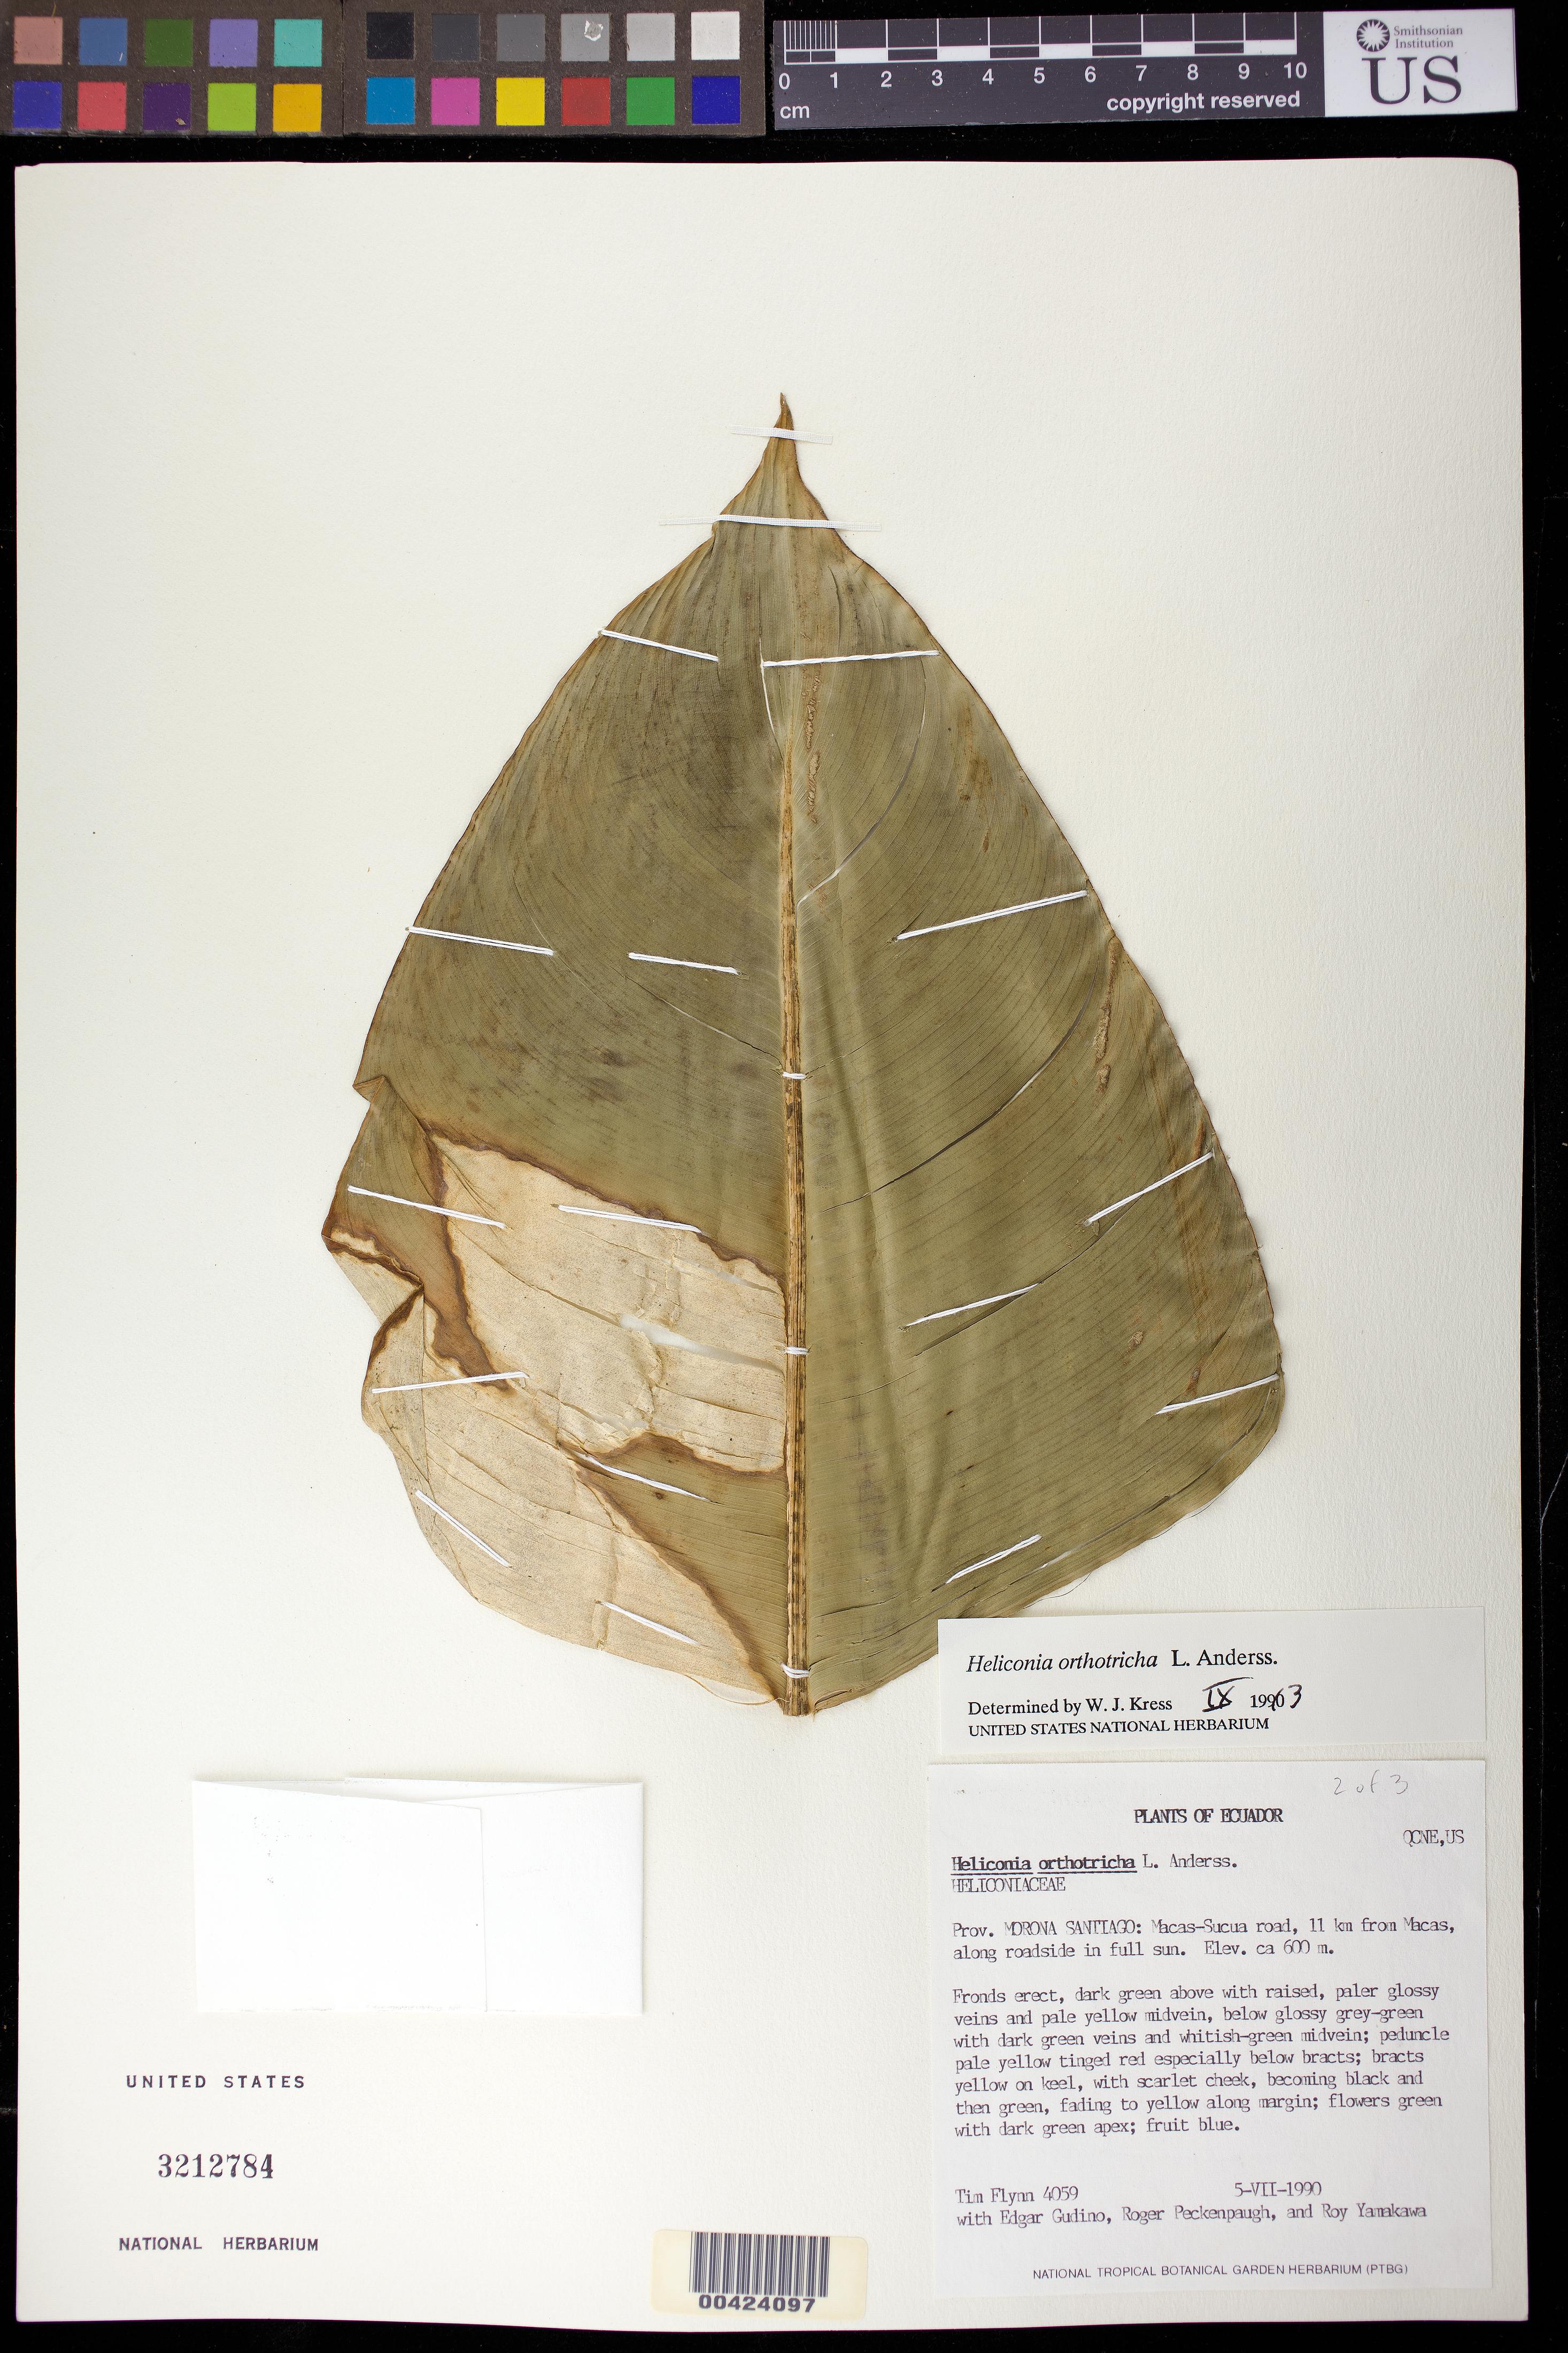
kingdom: Plantae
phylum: Tracheophyta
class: Liliopsida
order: Zingiberales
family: Heliconiaceae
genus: Heliconia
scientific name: Heliconia orthotricha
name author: L. Andersson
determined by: Kress, W. J., (US), Smithsonian Institution - National Museum of Natural History (UNITED STATES)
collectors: T. W. Flynn, E. Gudiño, R. Peckinpaugh & R. Yamakawa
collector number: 4059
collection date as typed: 05 Jul 1990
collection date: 1990-07-05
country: Ecuador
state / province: Morona-Santiago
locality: Macas - sucua rd; 11 km from macas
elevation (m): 600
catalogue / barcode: US 212784